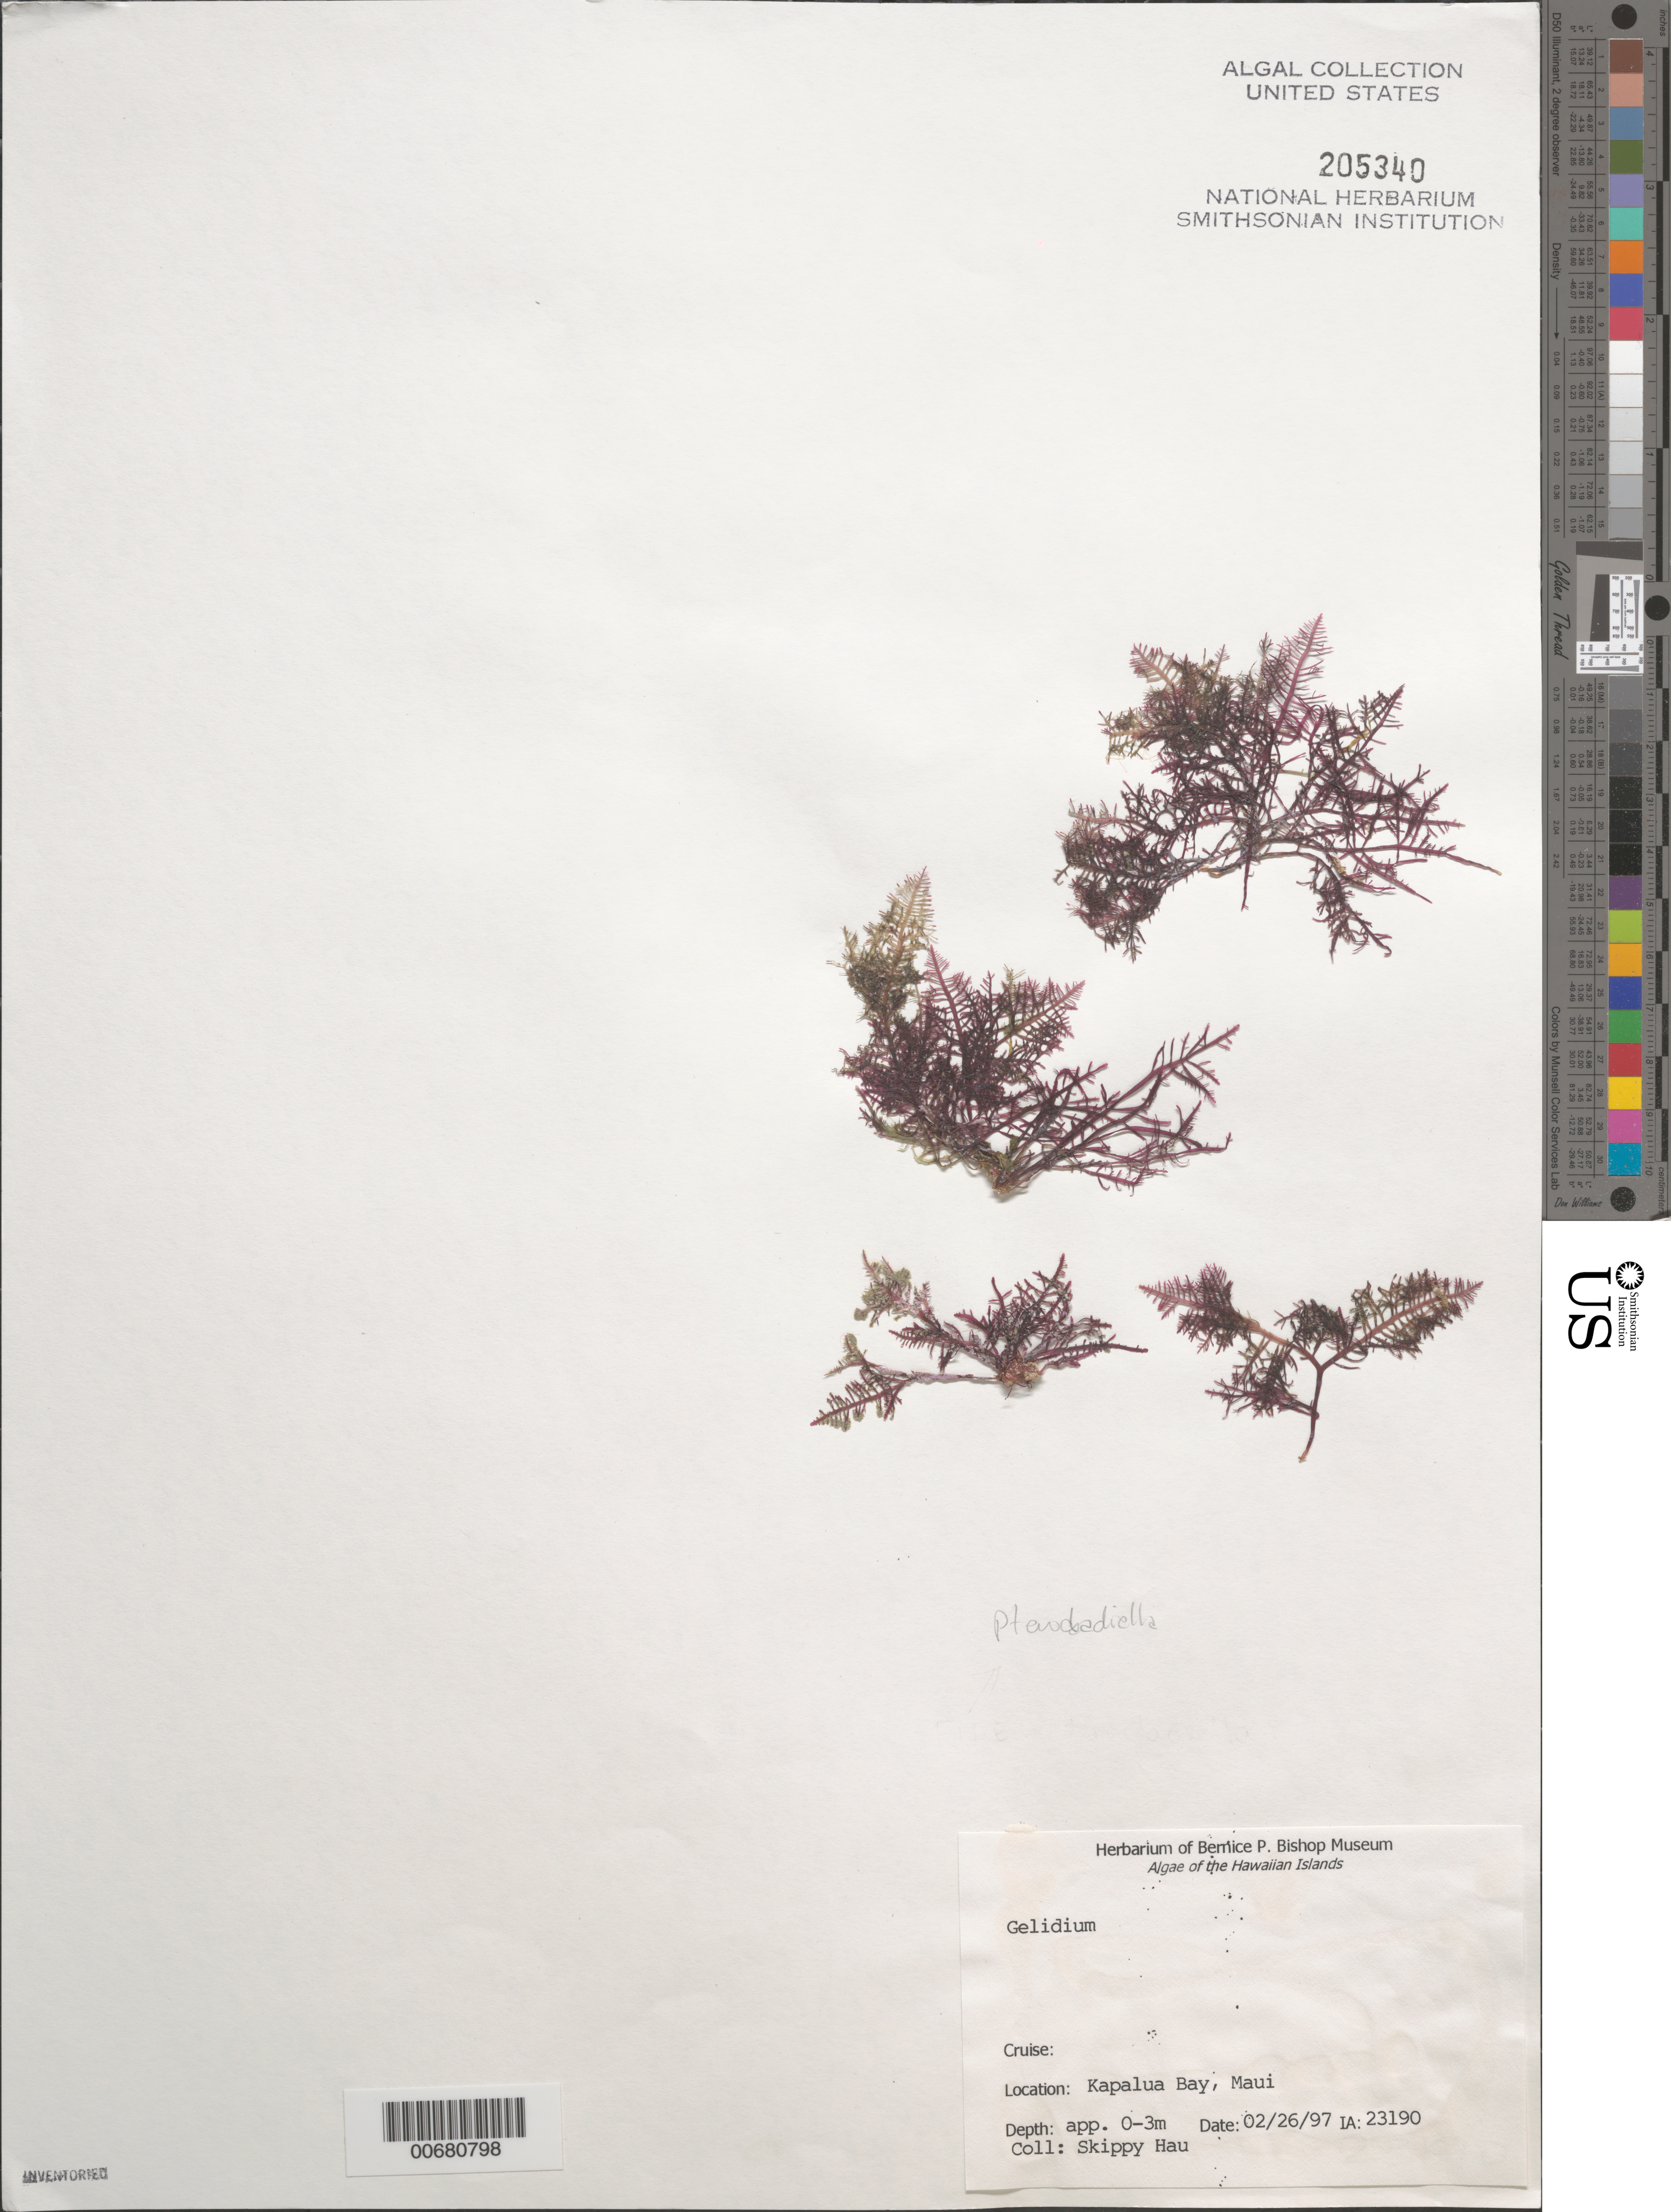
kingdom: Plantae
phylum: Rhodophyta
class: Florideophyceae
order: Gelidiales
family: Gelidiaceae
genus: Gelidium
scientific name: Gelidium sp.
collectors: S. Hau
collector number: IAA 23190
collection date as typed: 26 Feb 1997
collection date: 1997-02-26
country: United States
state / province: Hawaii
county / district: Maui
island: Maui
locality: Kapalua Bay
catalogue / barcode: US 205340